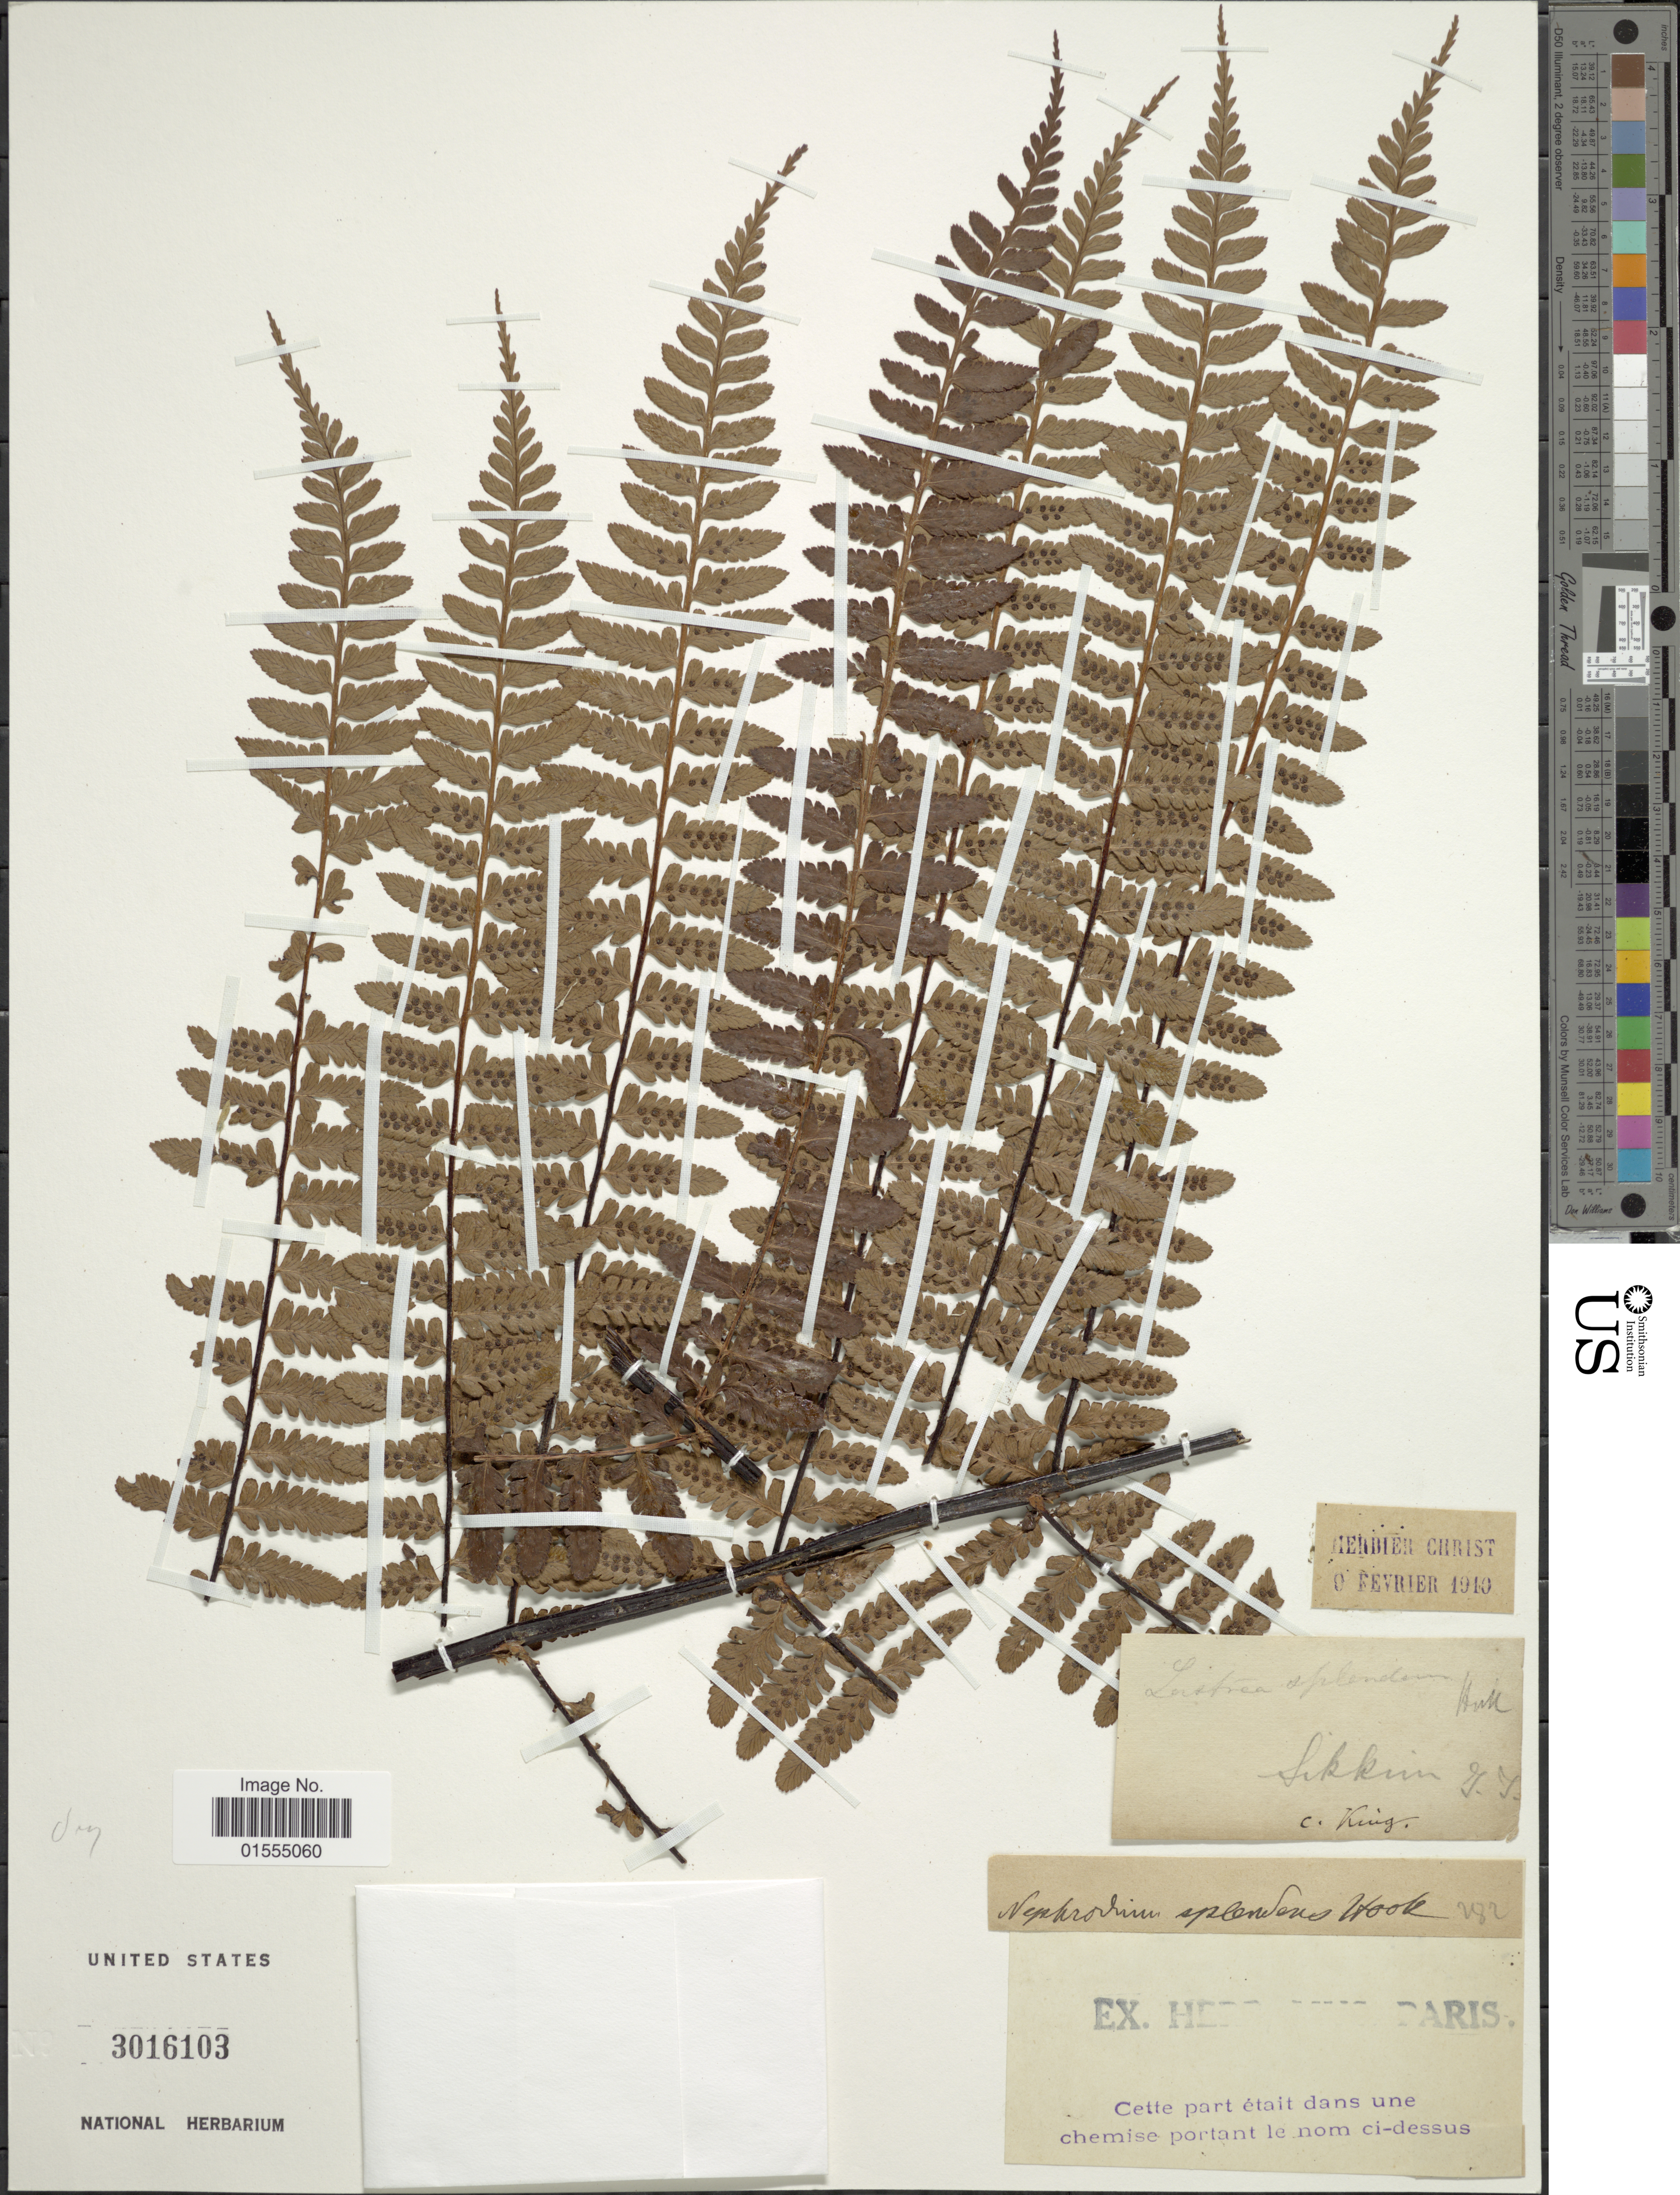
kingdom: Plantae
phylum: Tracheophyta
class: Polypodiopsida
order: Polypodiales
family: Dryopteridaceae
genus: Dryopteris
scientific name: Dryopteris splendens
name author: (Hook.) Kuntze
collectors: C. King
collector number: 282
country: India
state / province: Sikkim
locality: Sikkim, T. T. [interpreted]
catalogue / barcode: US 3016103